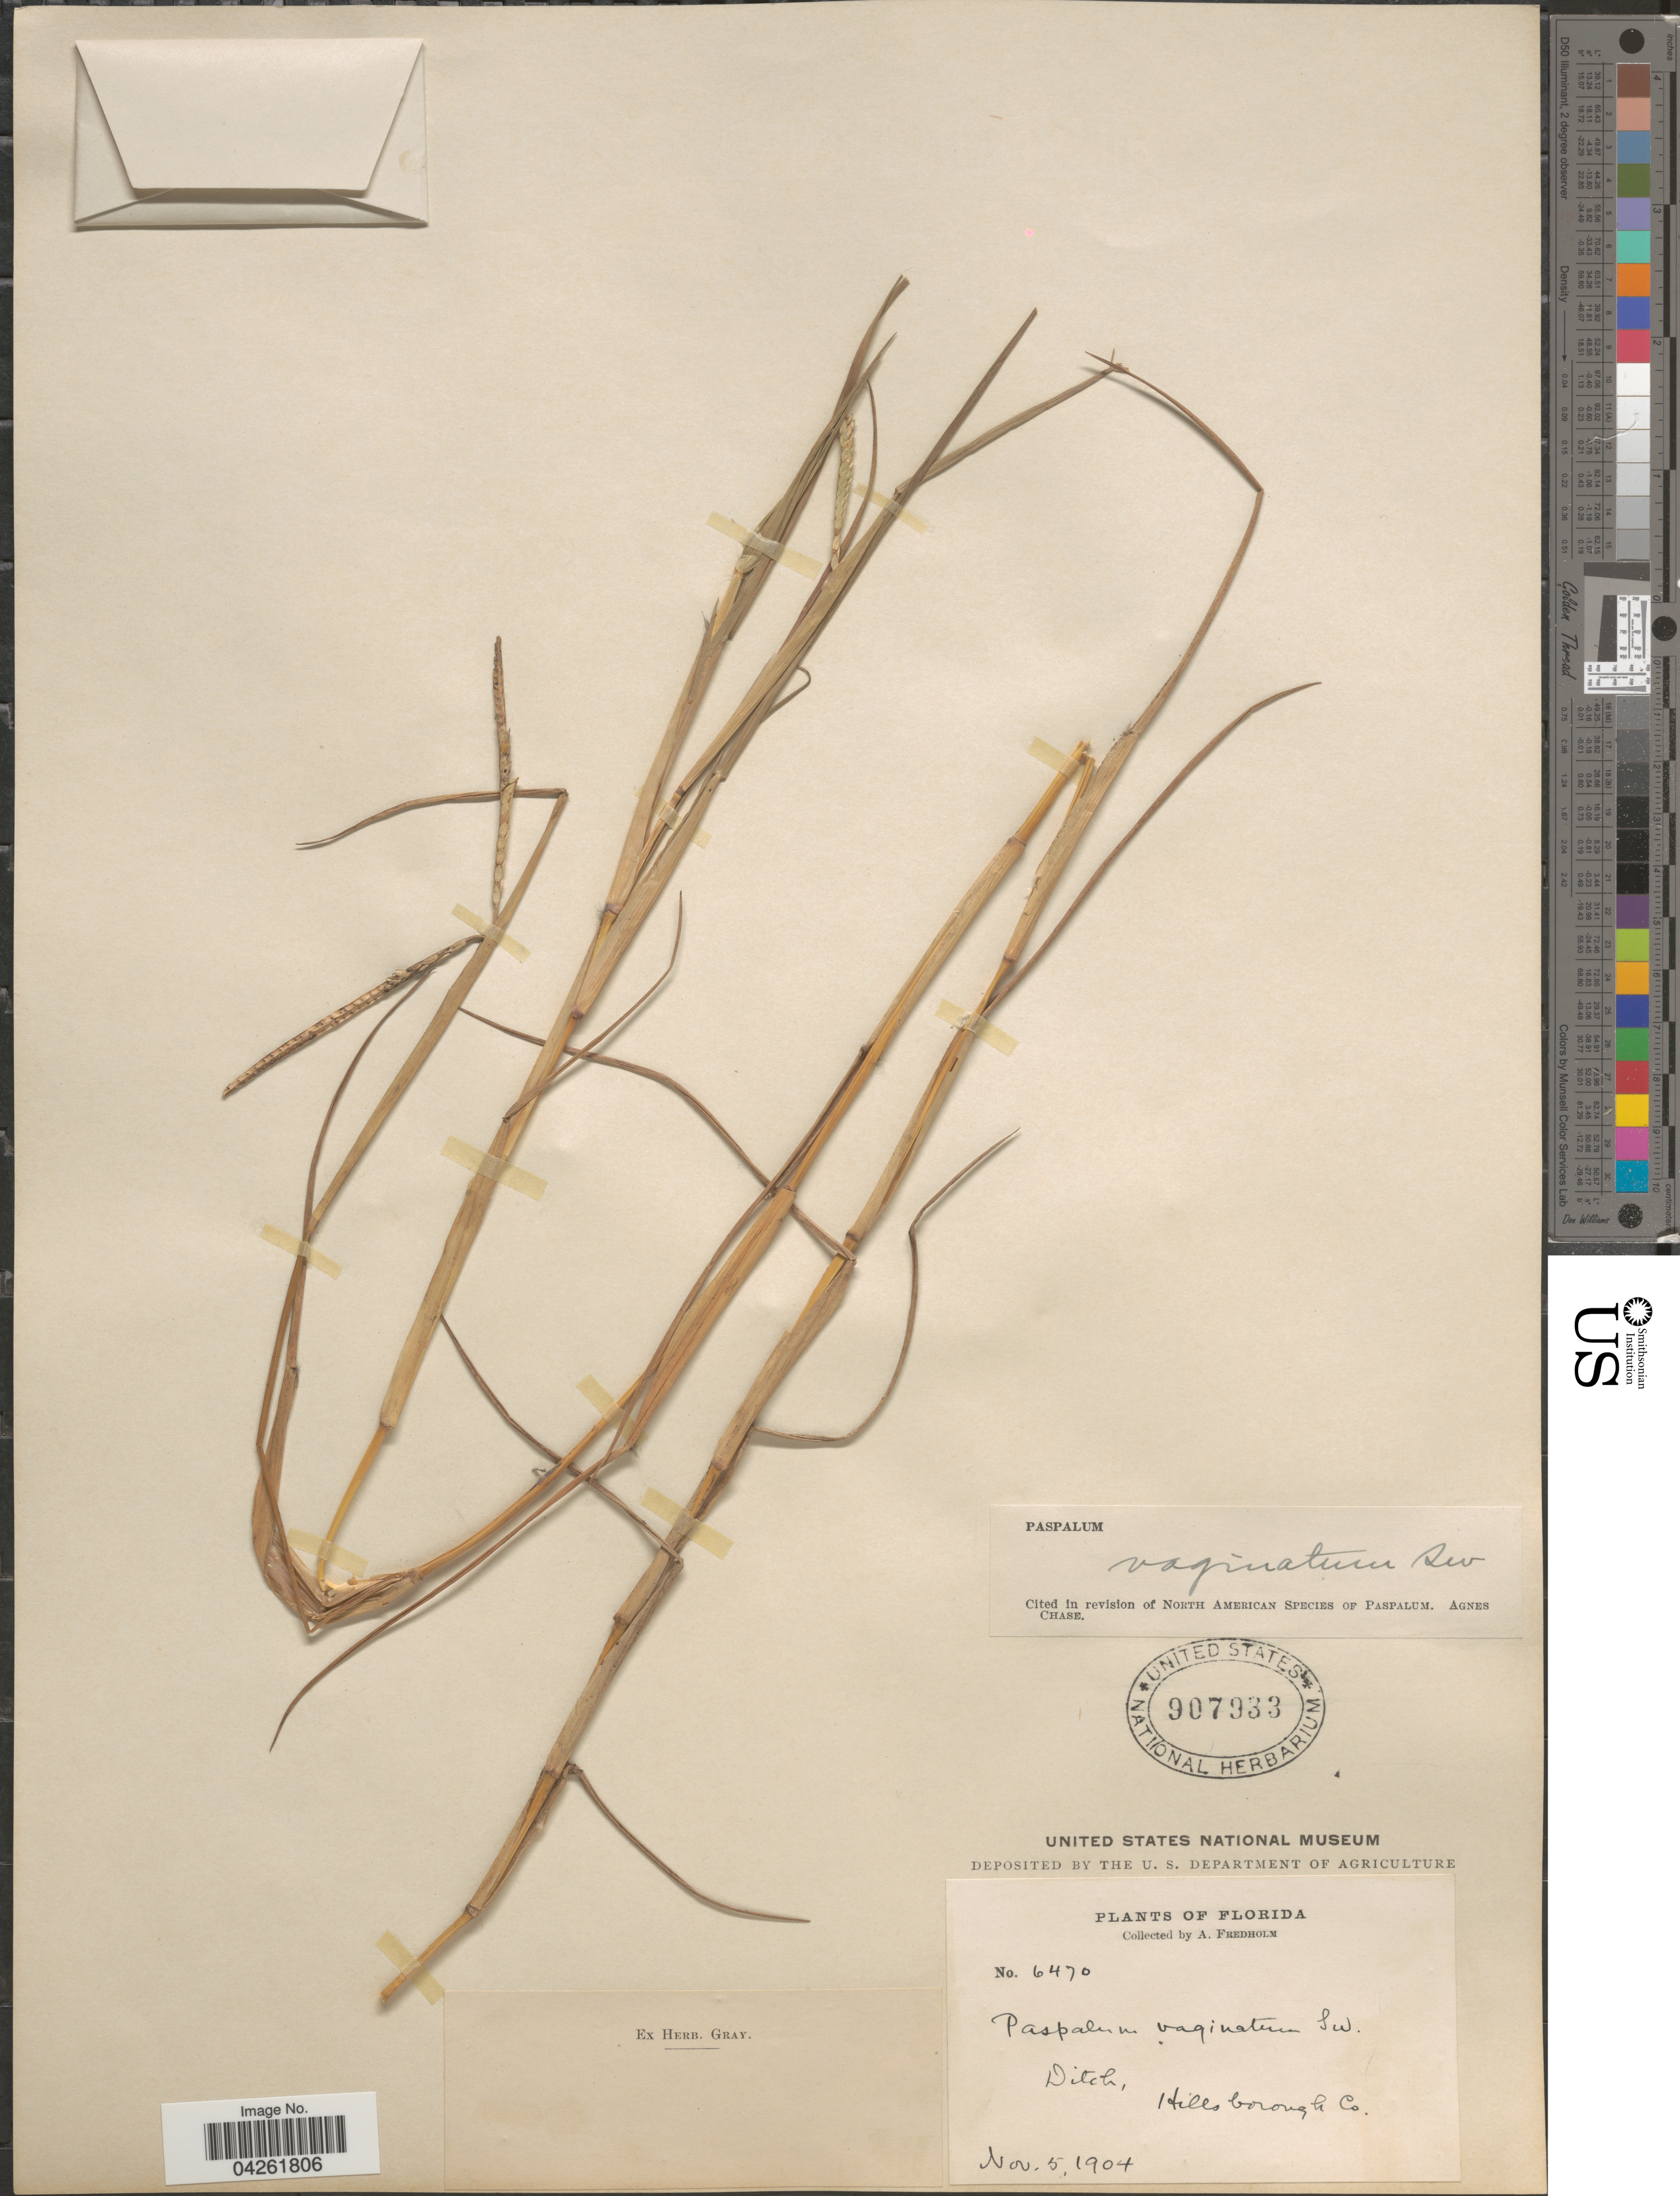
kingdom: Plantae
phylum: Tracheophyta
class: Liliopsida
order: Poales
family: Poaceae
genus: Paspalum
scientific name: Paspalum distichum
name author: L.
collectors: A. Fredholm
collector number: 6470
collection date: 1904-11-05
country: United States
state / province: Florida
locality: Ditch, Hillsborough Co.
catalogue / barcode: US 907933